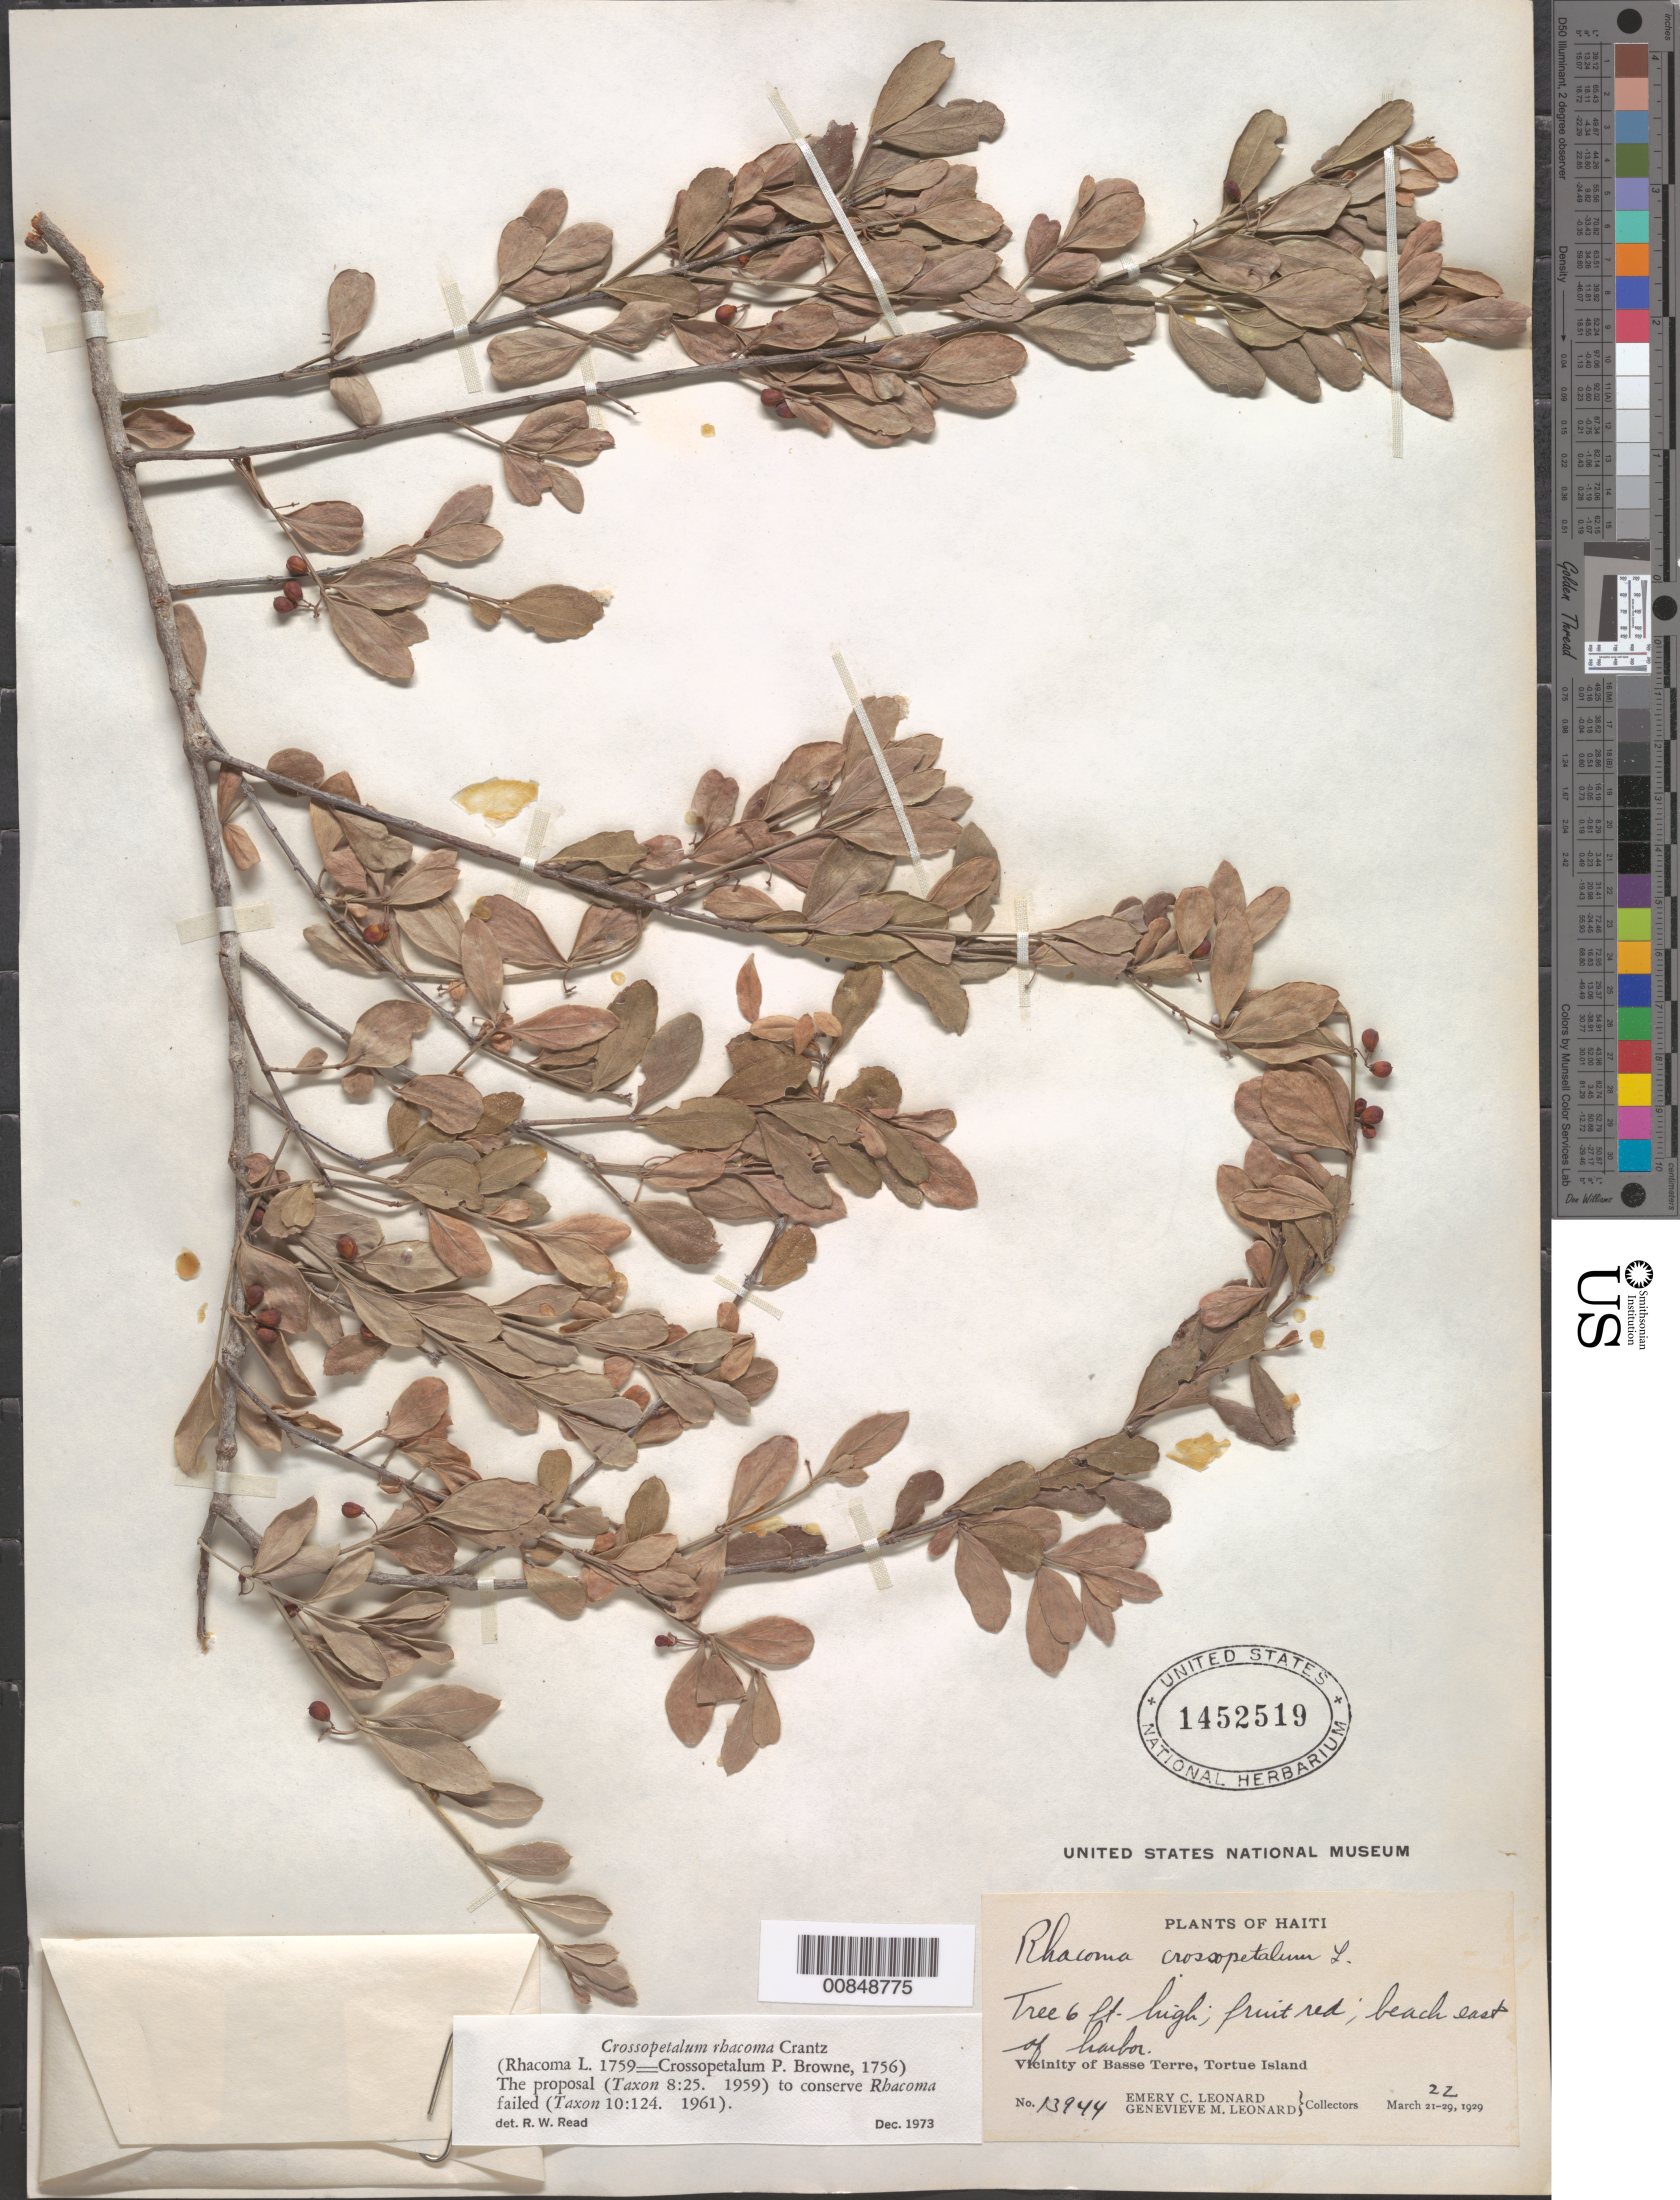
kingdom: Plantae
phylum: Tracheophyta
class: Magnoliopsida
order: Celastrales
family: Celastraceae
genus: Crossopetalum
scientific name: Crossopetalum rhacoma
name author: Crantz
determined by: Read, Robert W., (US), NMNH (UNITED STATES)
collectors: E. C. Leonard & G. M. Leonard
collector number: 13944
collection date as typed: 22 Mar 1929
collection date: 1929-03-22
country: Haiti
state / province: Nord-Ouest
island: Île de la Tortue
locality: Vicinity of Basse Terre, E of harbor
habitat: Beach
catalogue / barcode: US 1452519